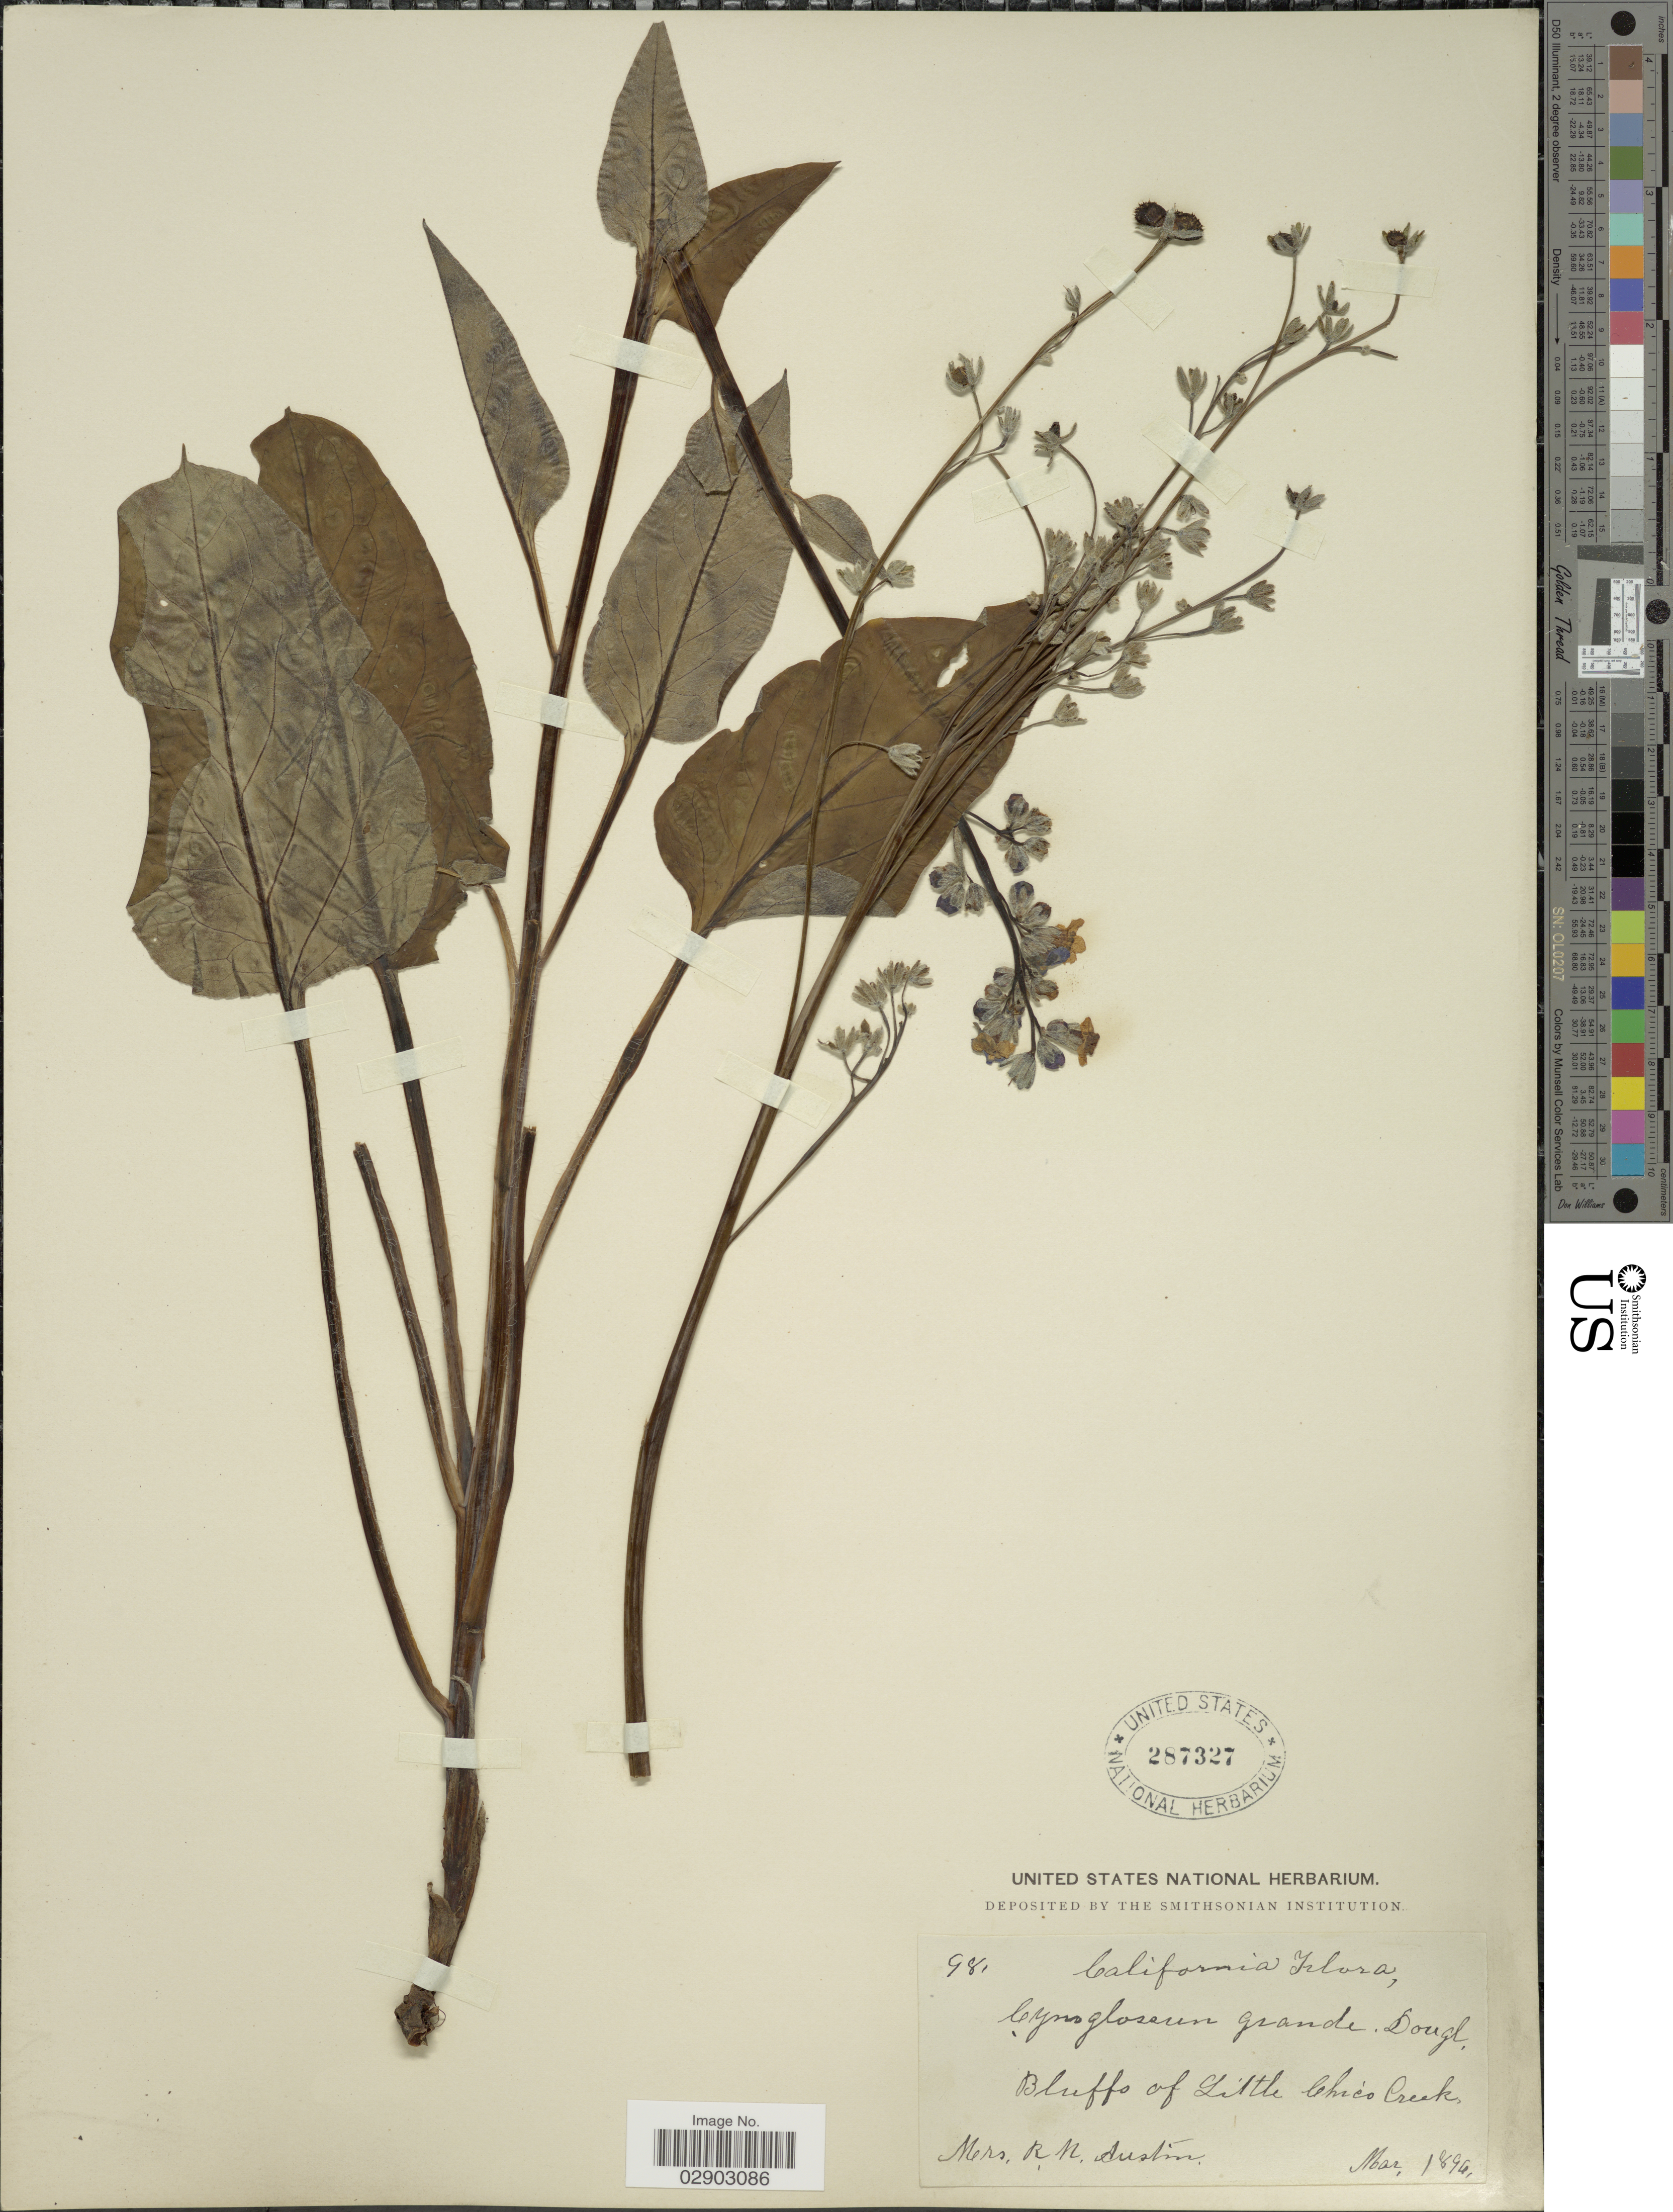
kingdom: Plantae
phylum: Tracheophyta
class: Magnoliopsida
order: Boraginales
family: Boraginaceae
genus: Cynoglossum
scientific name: Cynoglossum grande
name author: Douglas ex Lehm.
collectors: R. Austin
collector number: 98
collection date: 1894-03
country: United States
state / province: California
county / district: Butte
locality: Bluffs of Little Chico Creek.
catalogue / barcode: US 287327